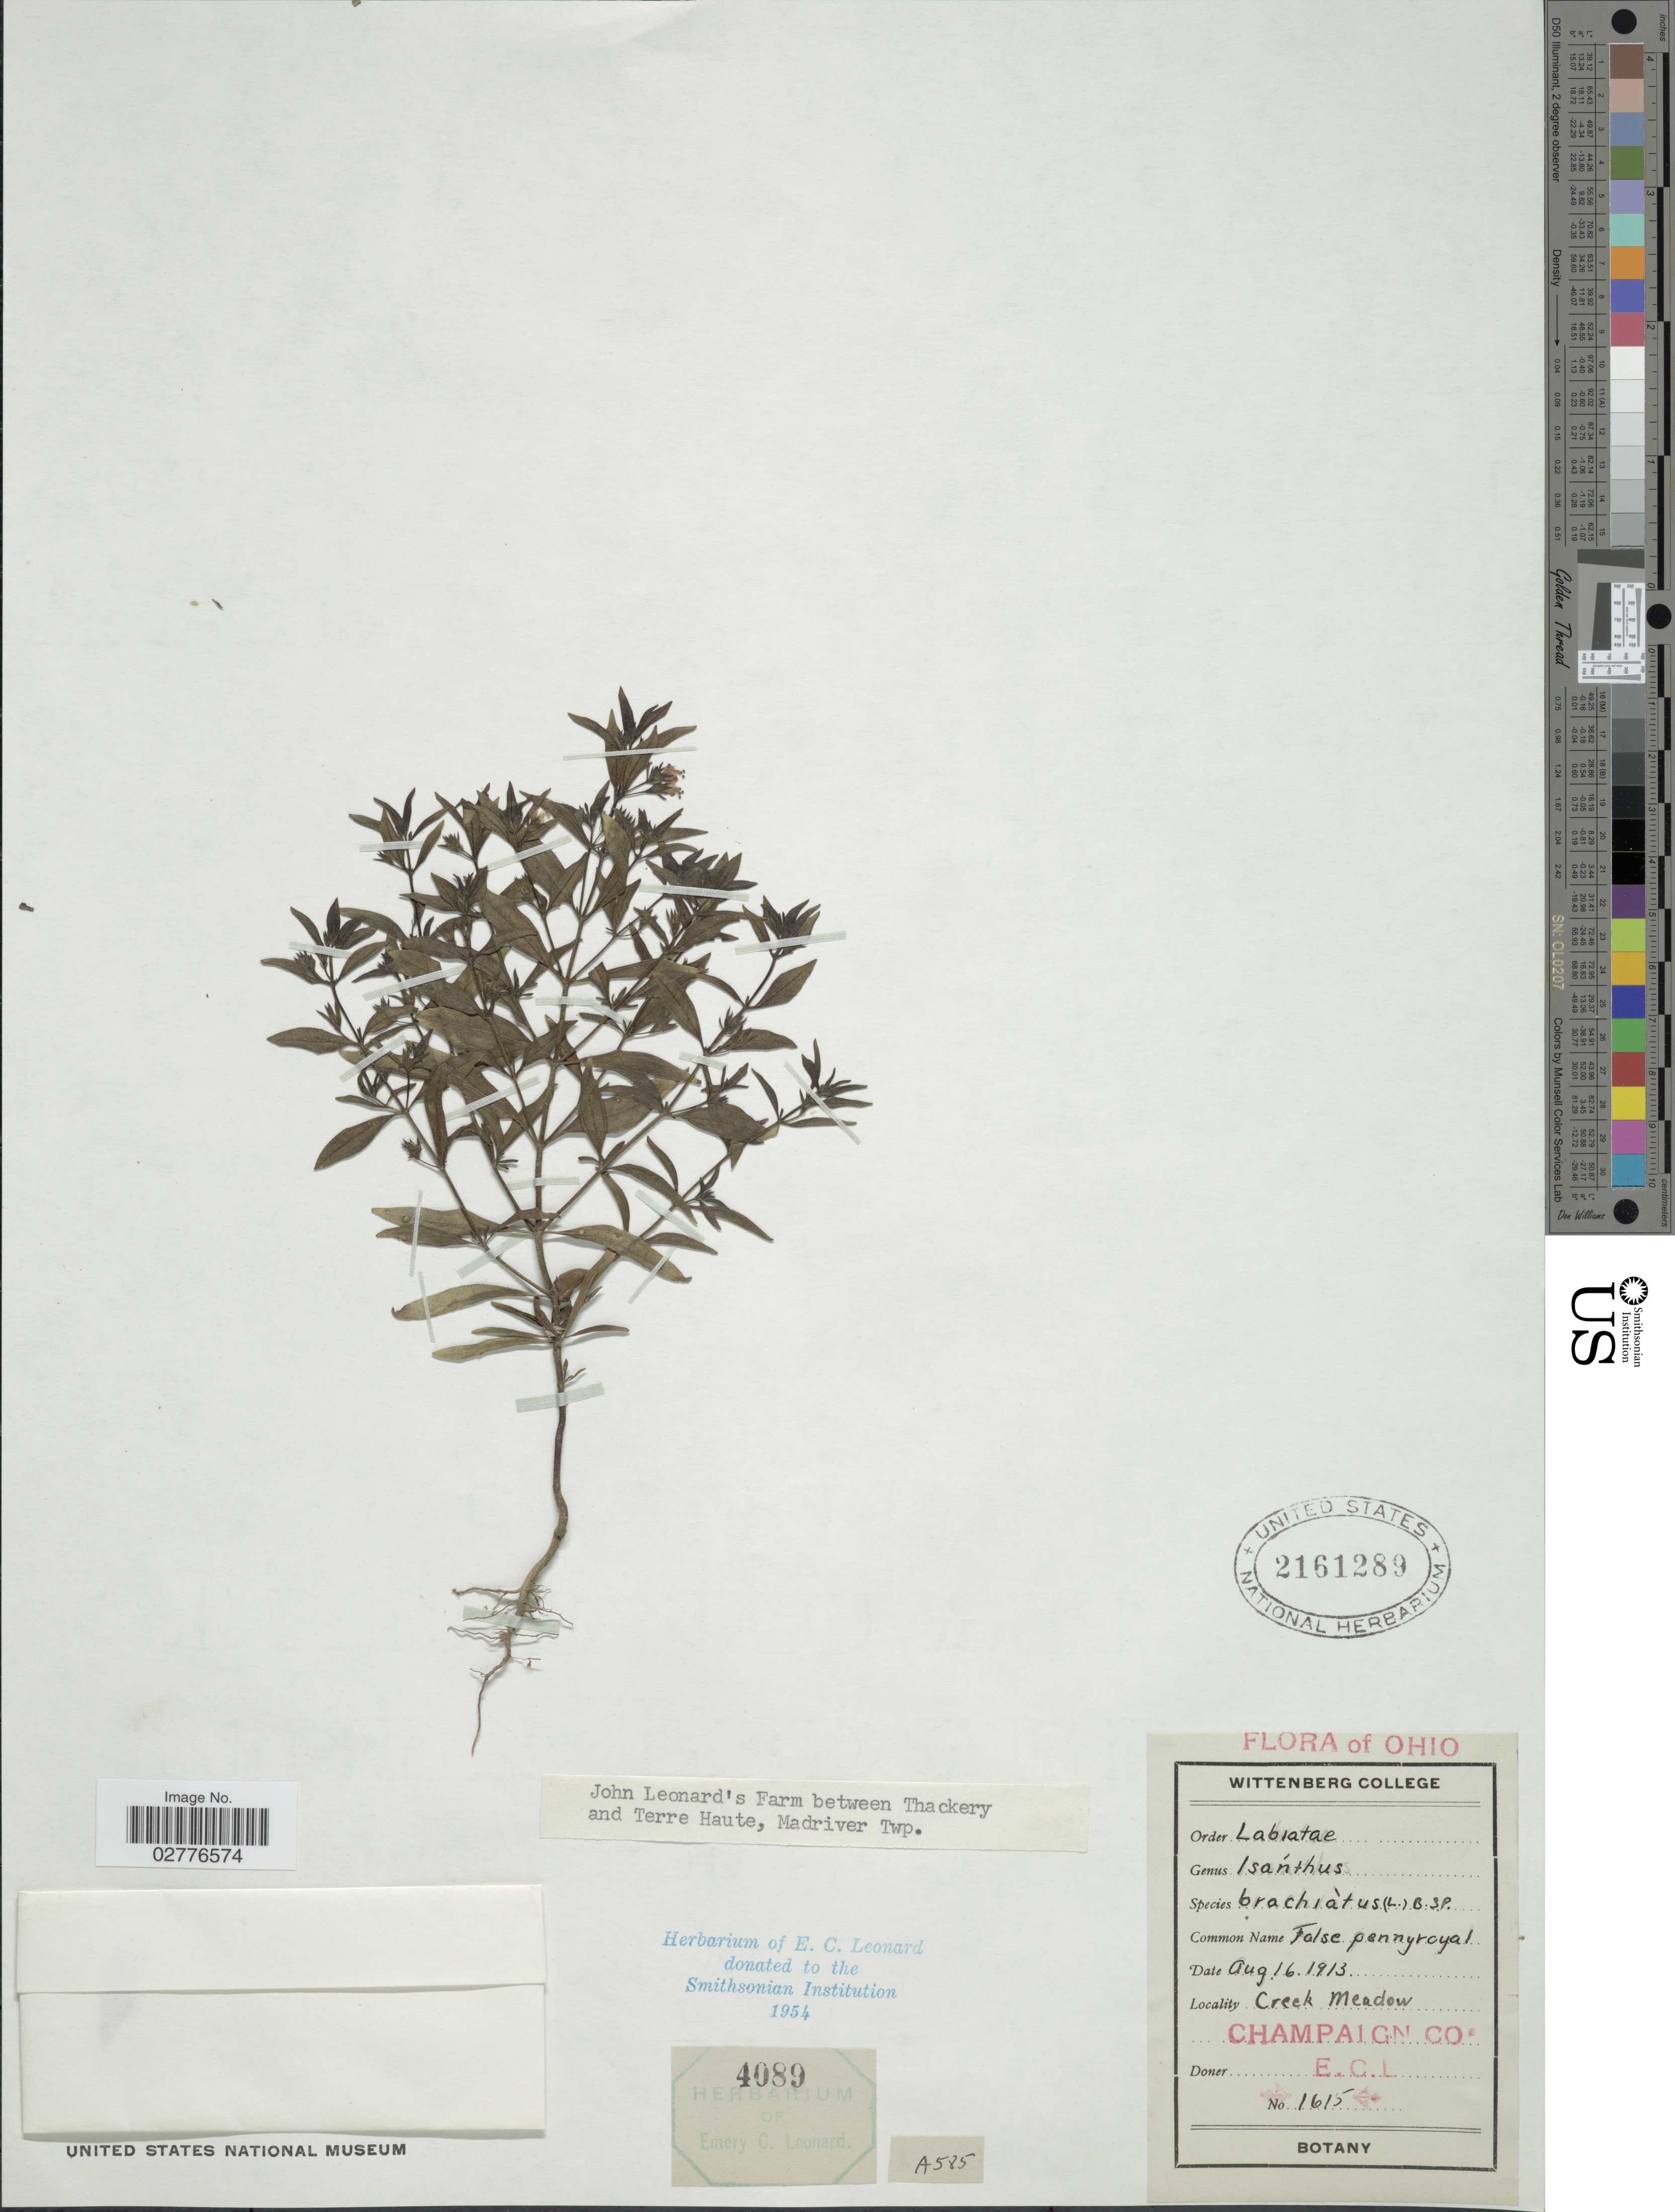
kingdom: Plantae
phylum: Tracheophyta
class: Magnoliopsida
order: Lamiales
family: Lamiaceae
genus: Trichostema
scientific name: Trichostema brachiatum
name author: L.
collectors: E. C. Leonard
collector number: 1615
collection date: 1913-08-16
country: United States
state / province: Ohio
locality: Creek Meadow. Champaign Co. John Leonard's Farm between Thackery and Terre Haute, Madriver Twp.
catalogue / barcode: US 2161289